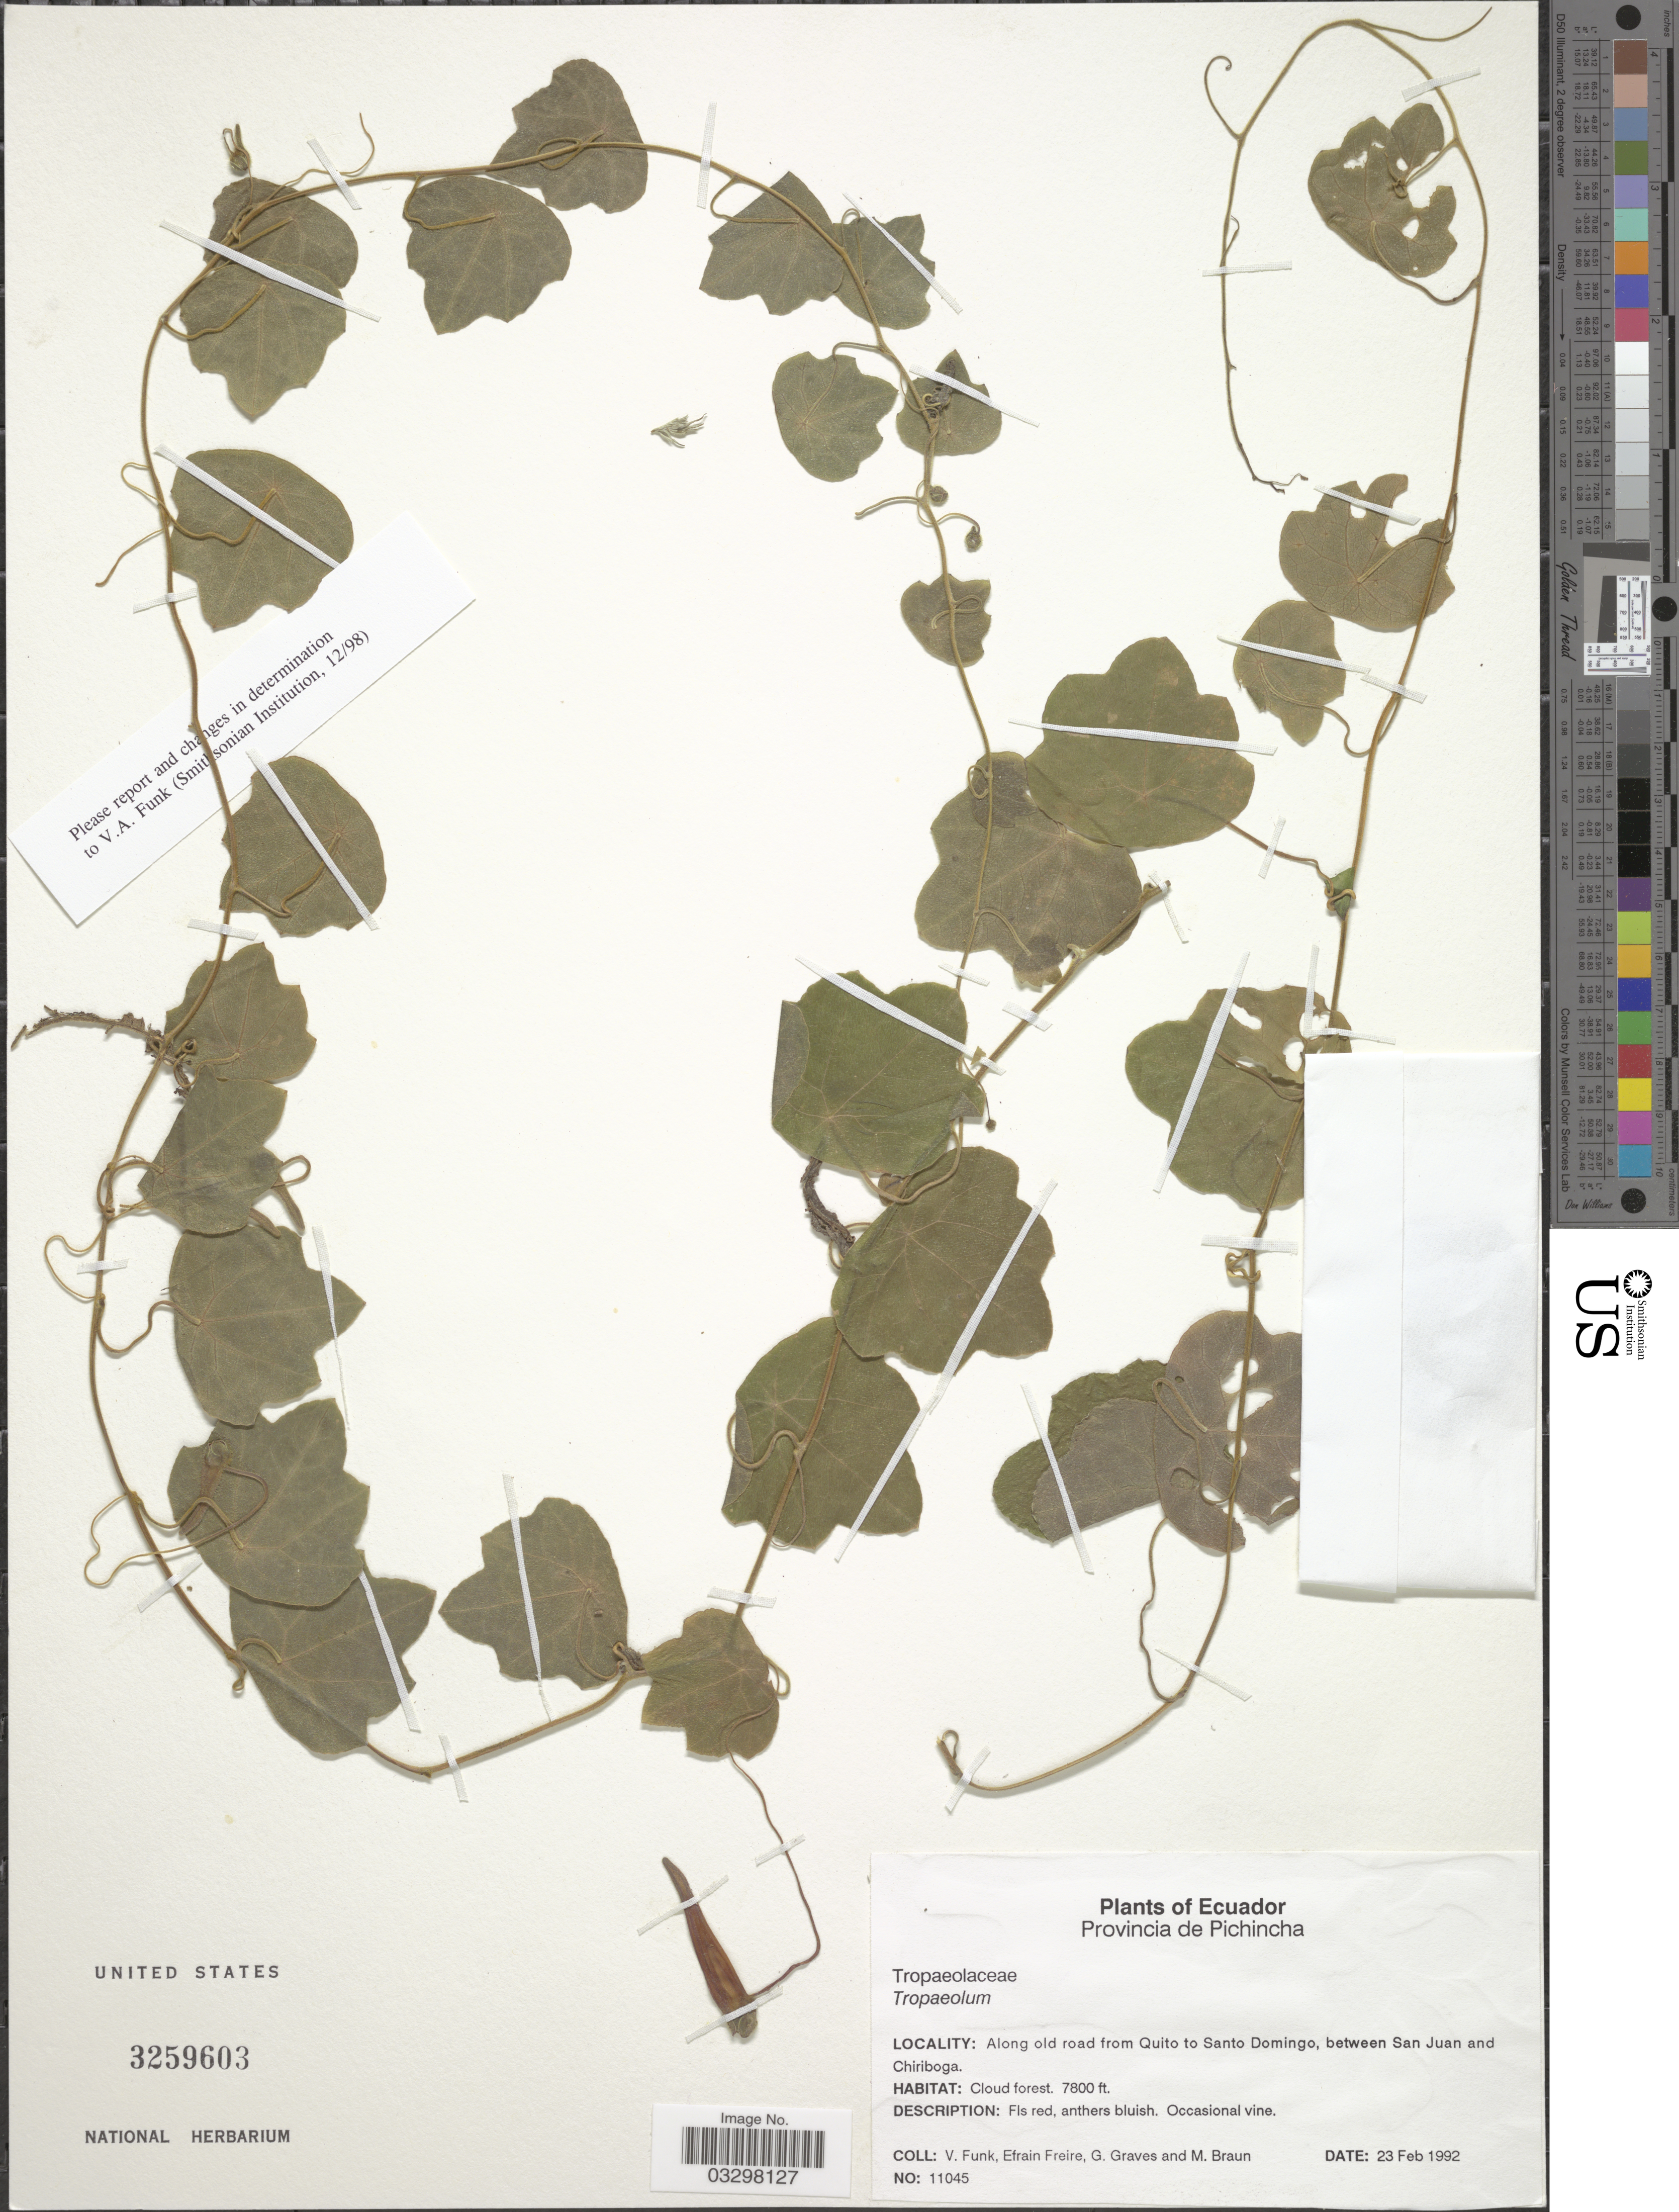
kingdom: Plantae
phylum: Tracheophyta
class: Magnoliopsida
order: Brassicales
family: Tropaeolaceae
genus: Tropaeolum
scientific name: Tropaeolum sp.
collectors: V. Funk, E. Freire, G. Graves & M. Braun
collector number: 11045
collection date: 1992-02-23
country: Ecuador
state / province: Pichincha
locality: Along old road from Quito to Santo Domingo, between San Juan and Chiriboga.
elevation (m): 2377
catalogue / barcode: US 3259603